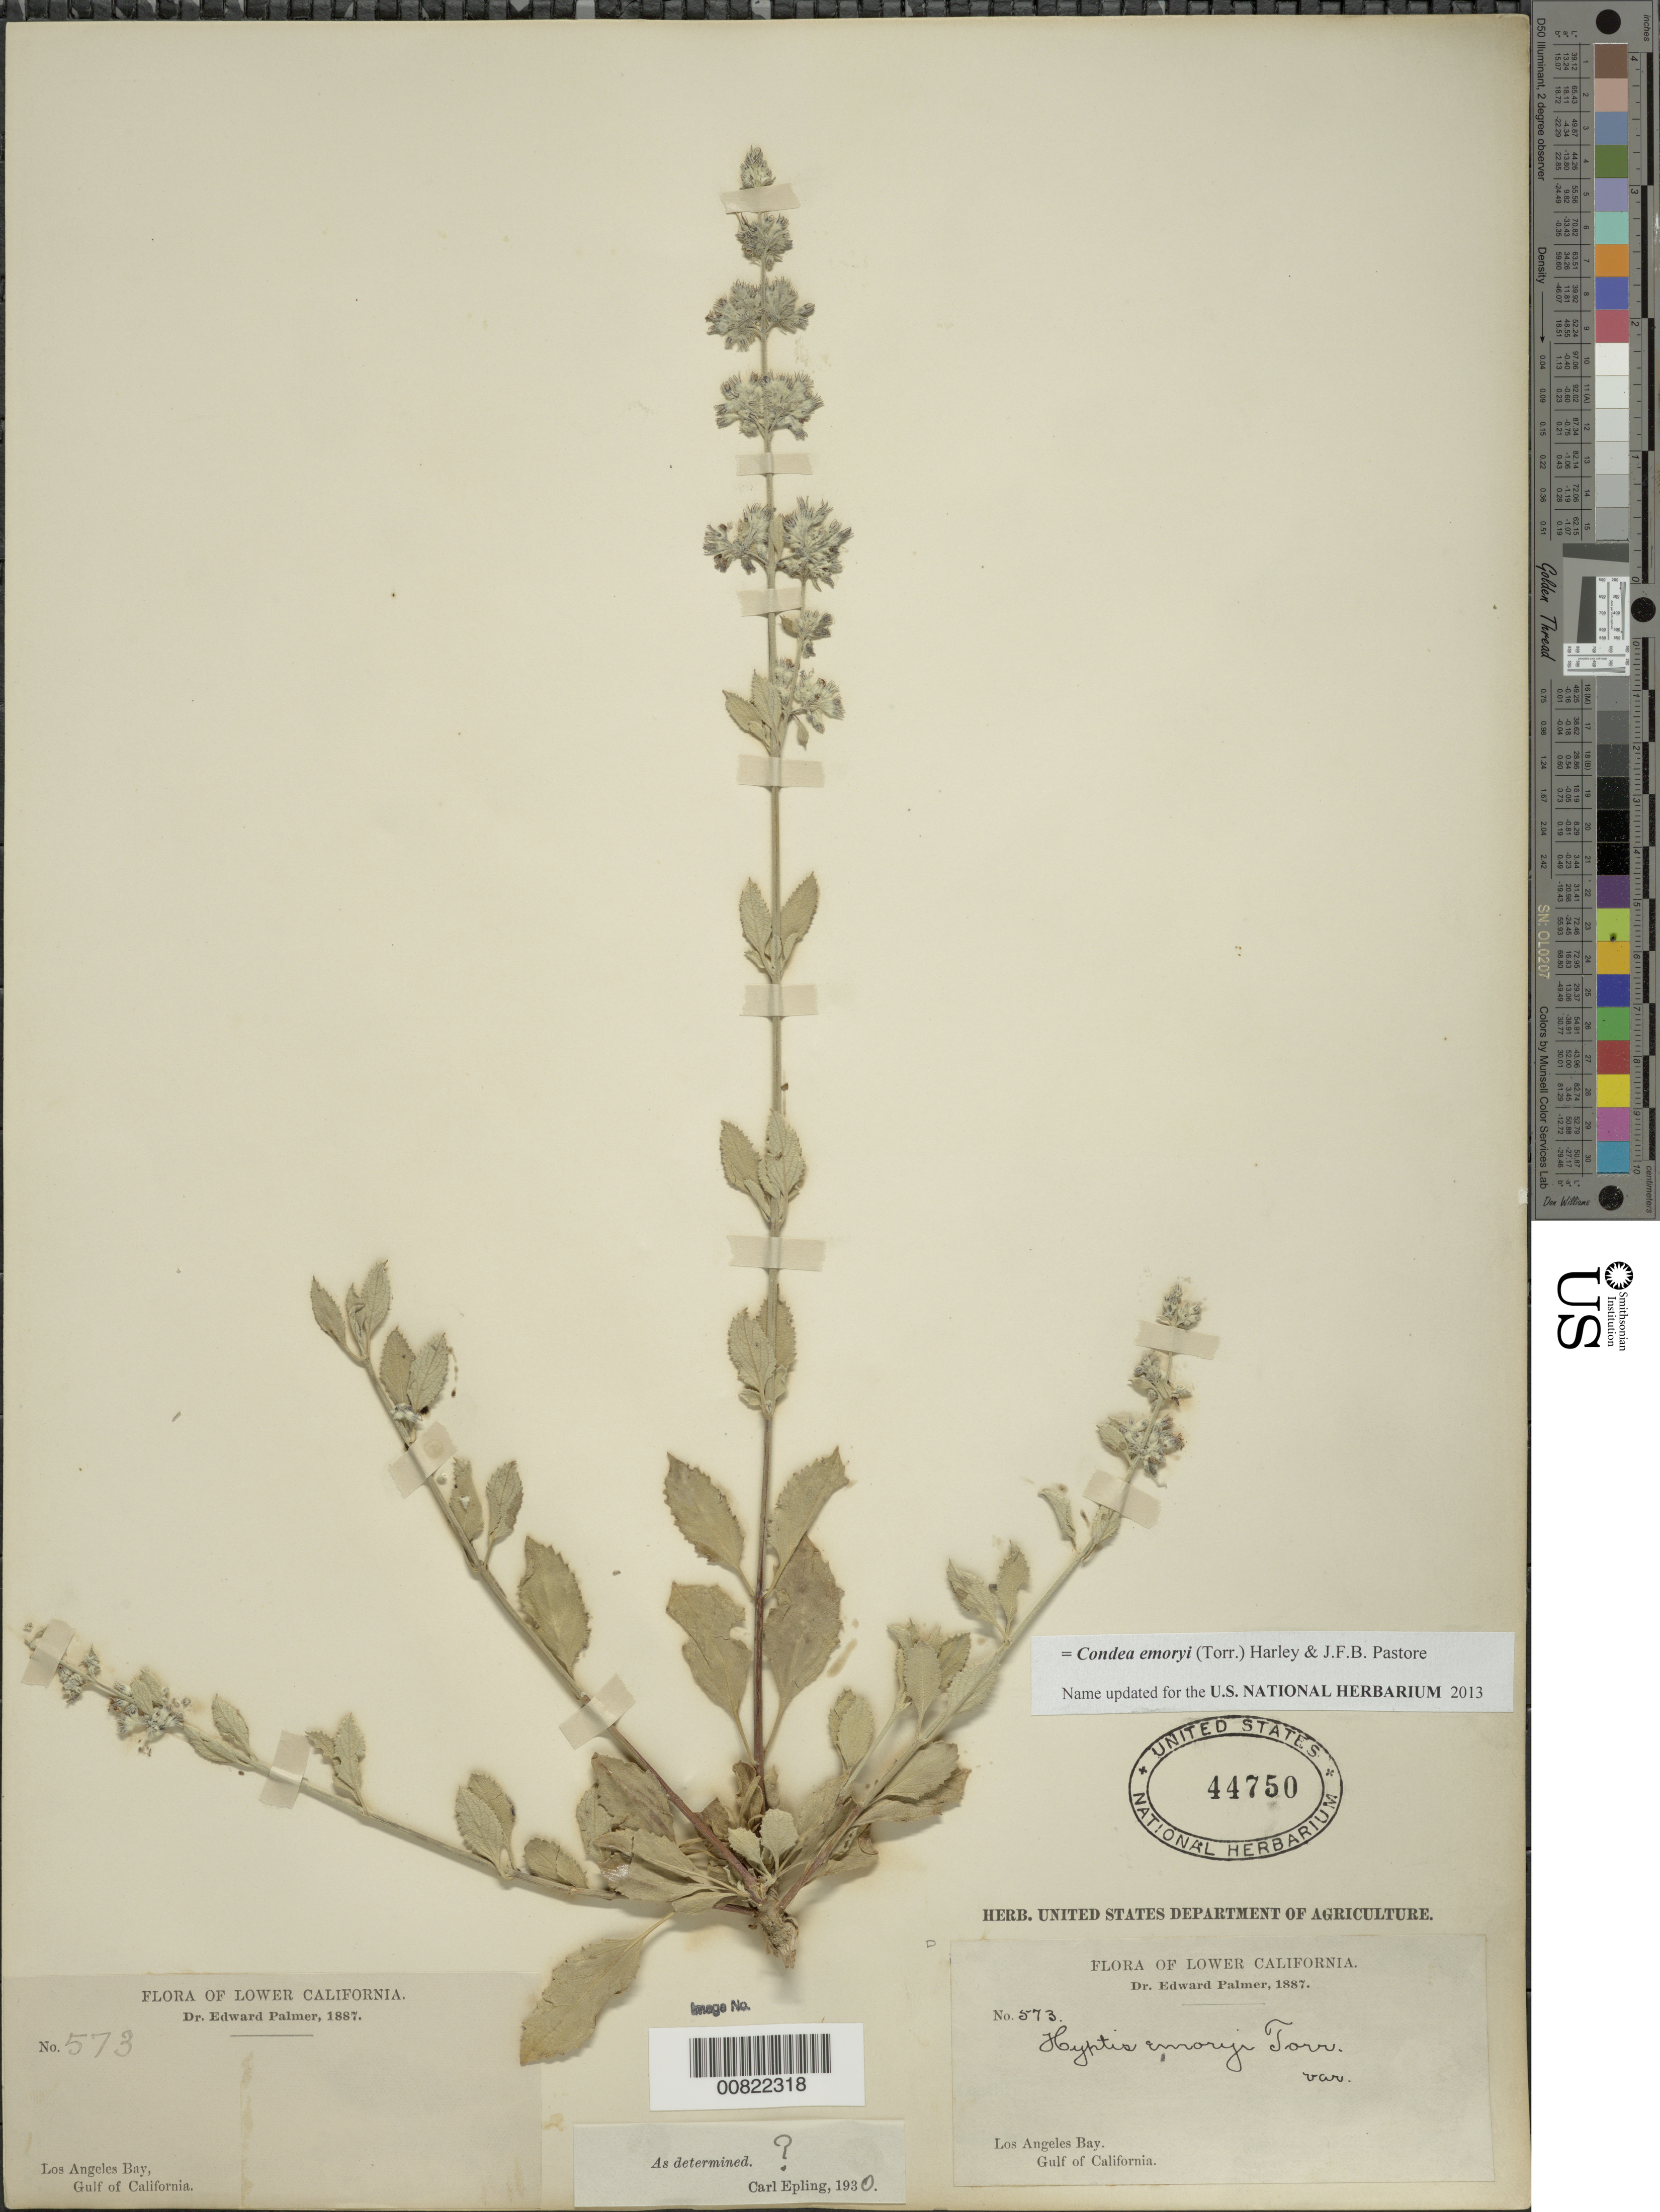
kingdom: Plantae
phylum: Tracheophyta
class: Magnoliopsida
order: Lamiales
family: Lamiaceae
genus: Condea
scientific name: Condea emoryi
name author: (Torr.) Harley & J.F.B. Pastore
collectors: E. Palmer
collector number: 573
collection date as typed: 1887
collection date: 1887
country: Mexico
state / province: Baja California Norte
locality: Los Angeles Bay, Gulf of California, Baja California.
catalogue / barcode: US 44750